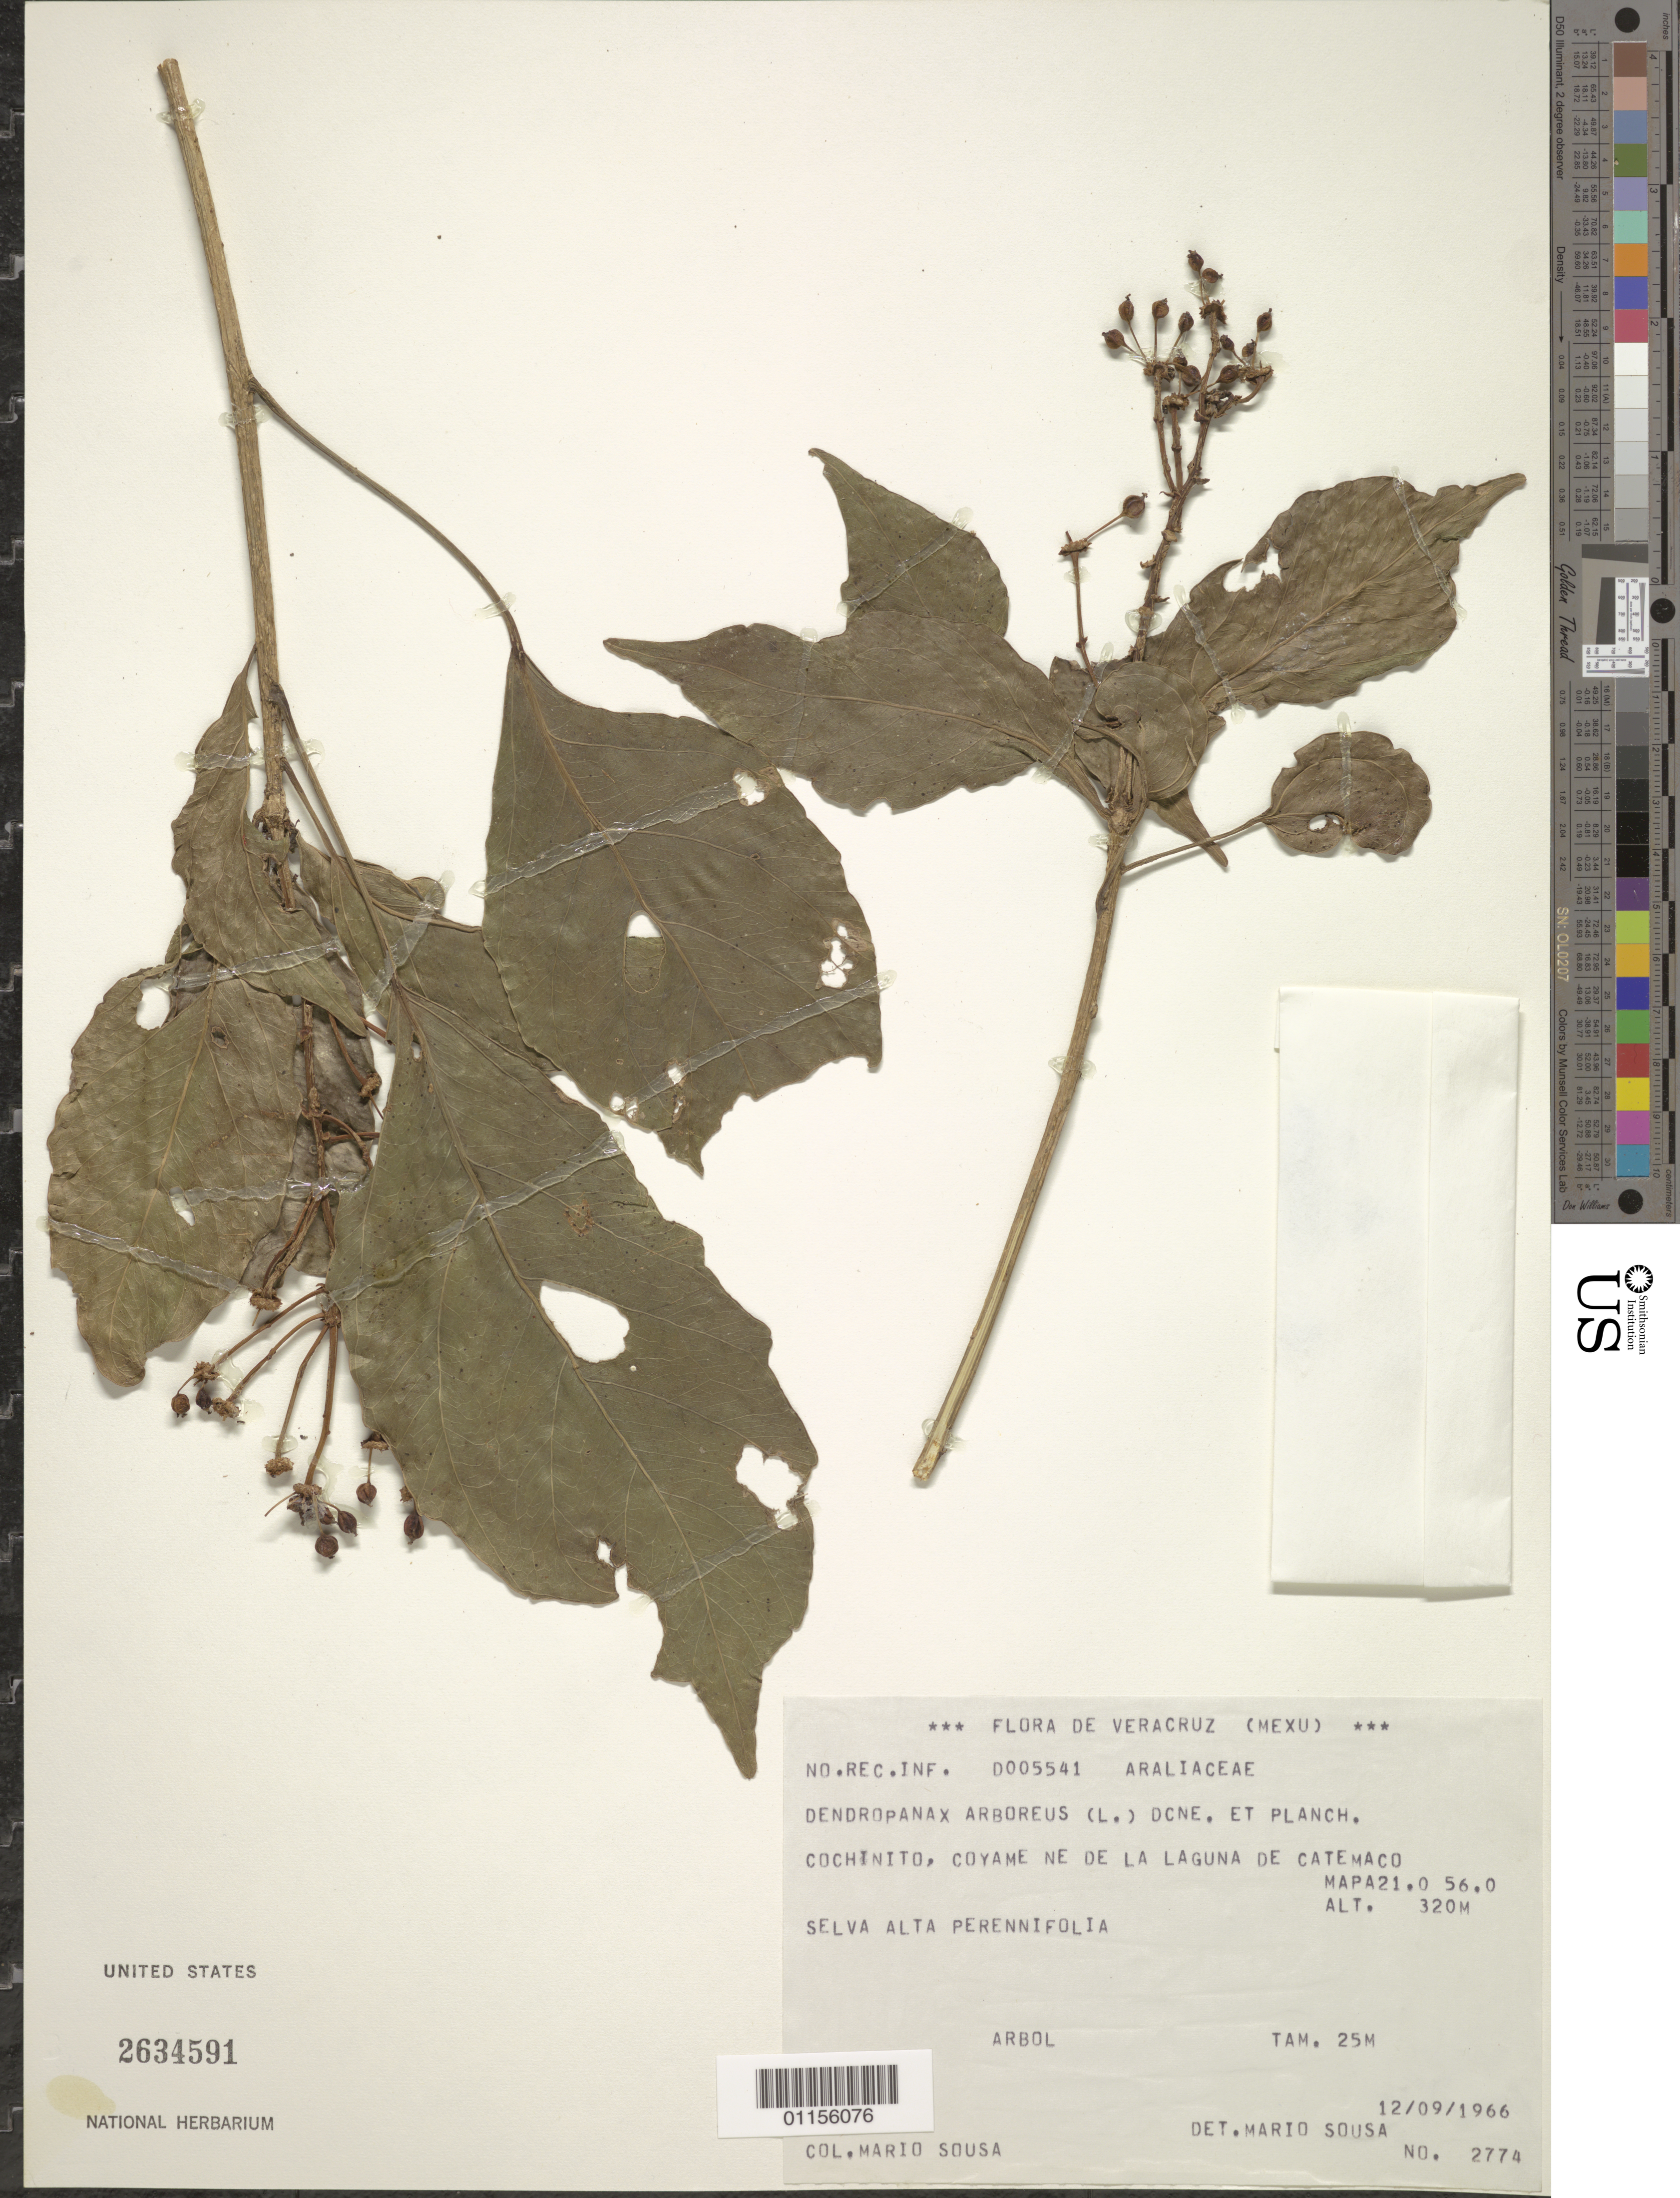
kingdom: Plantae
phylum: Tracheophyta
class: Magnoliopsida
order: Apiales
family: Araliaceae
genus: Dendropanax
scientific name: Dendropanax arboreus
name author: (L.) Decne. & Planch.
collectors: M. Sousa S.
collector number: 2774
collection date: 1966-09-12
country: Mexico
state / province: Veracruz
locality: Cochinito. Coyame, NE de la Laguna de Catemaco. Selva Alta Perennifolia.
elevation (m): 320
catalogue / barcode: US 2634591